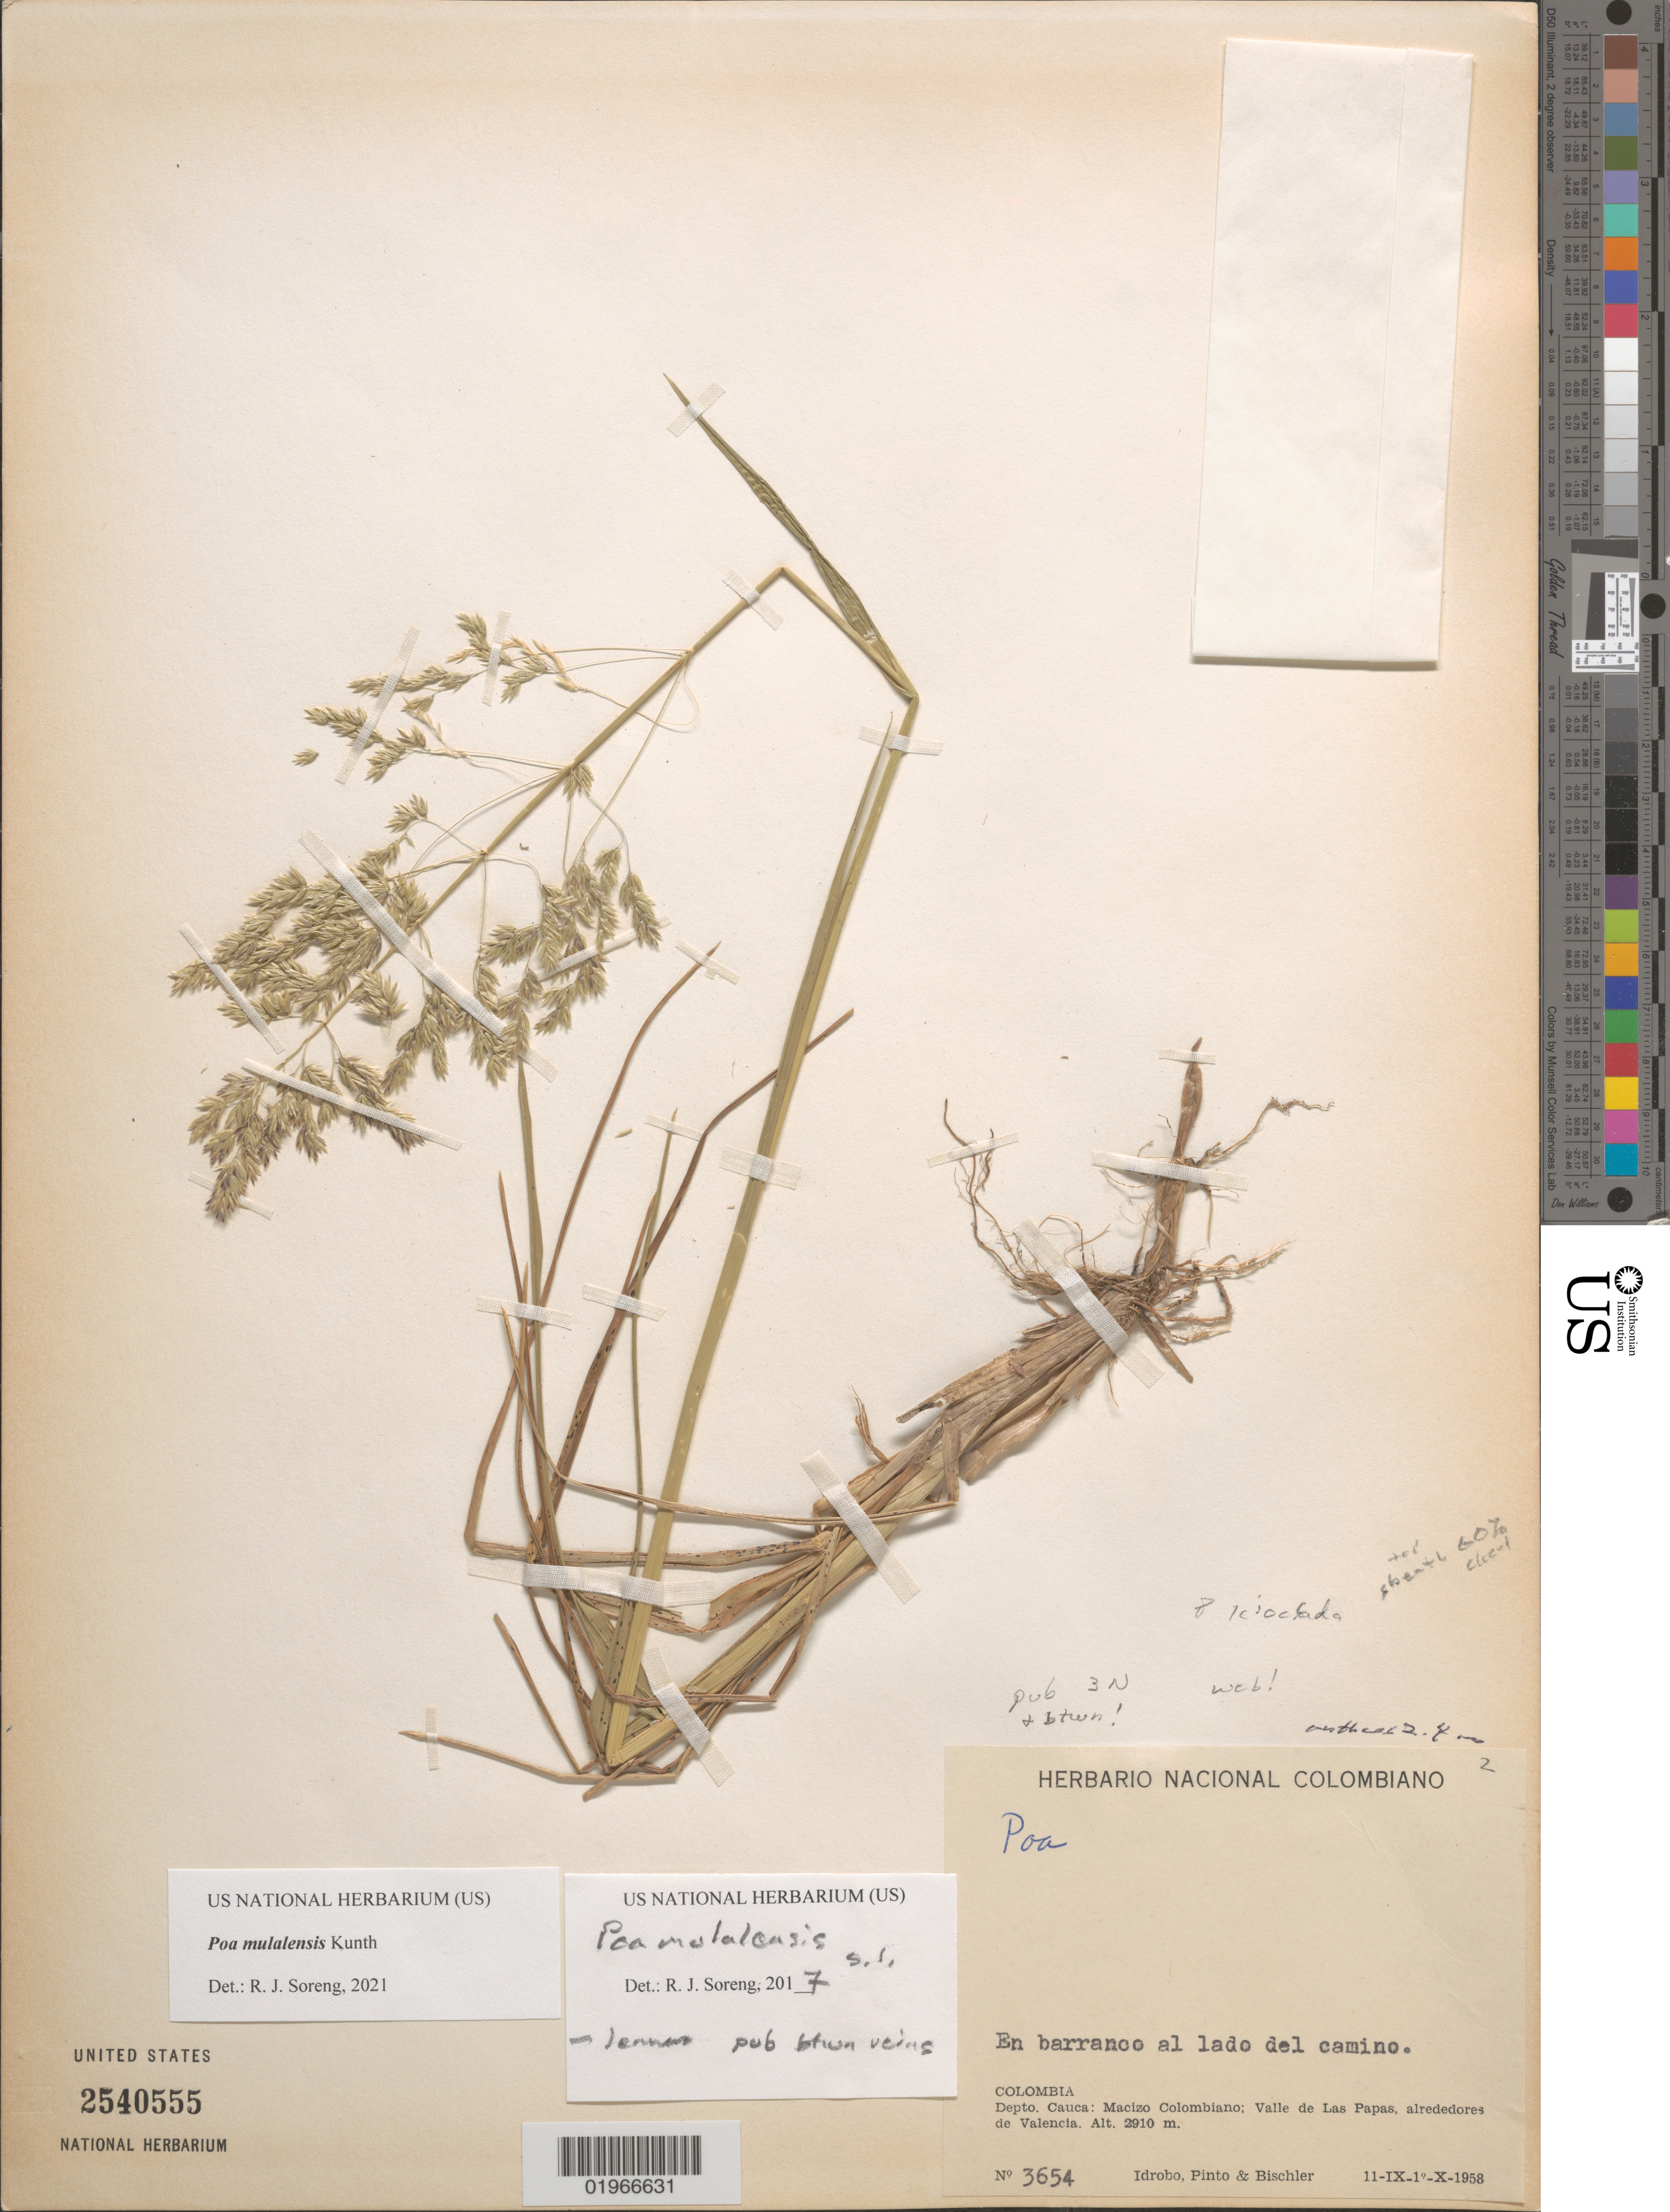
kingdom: Plantae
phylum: Tracheophyta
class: Liliopsida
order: Poales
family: Poaceae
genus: Poa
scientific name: Poa leioclada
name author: Hack.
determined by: Soreng, Robert J., Research Associate (BOT), Smithsonian Institution - National Museum of Natural History (UNITED STATES)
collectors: J. M. Idrobo, P. Pinto E. & H. Bischler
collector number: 3654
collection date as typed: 11-IX-1-X-1958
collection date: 1958-09-11/1958-10-01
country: Colombia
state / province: Cauca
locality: Macizo Colombiano; Valle de Las Papas, alrededores de Valencia.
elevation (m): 2910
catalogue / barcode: US 2540555